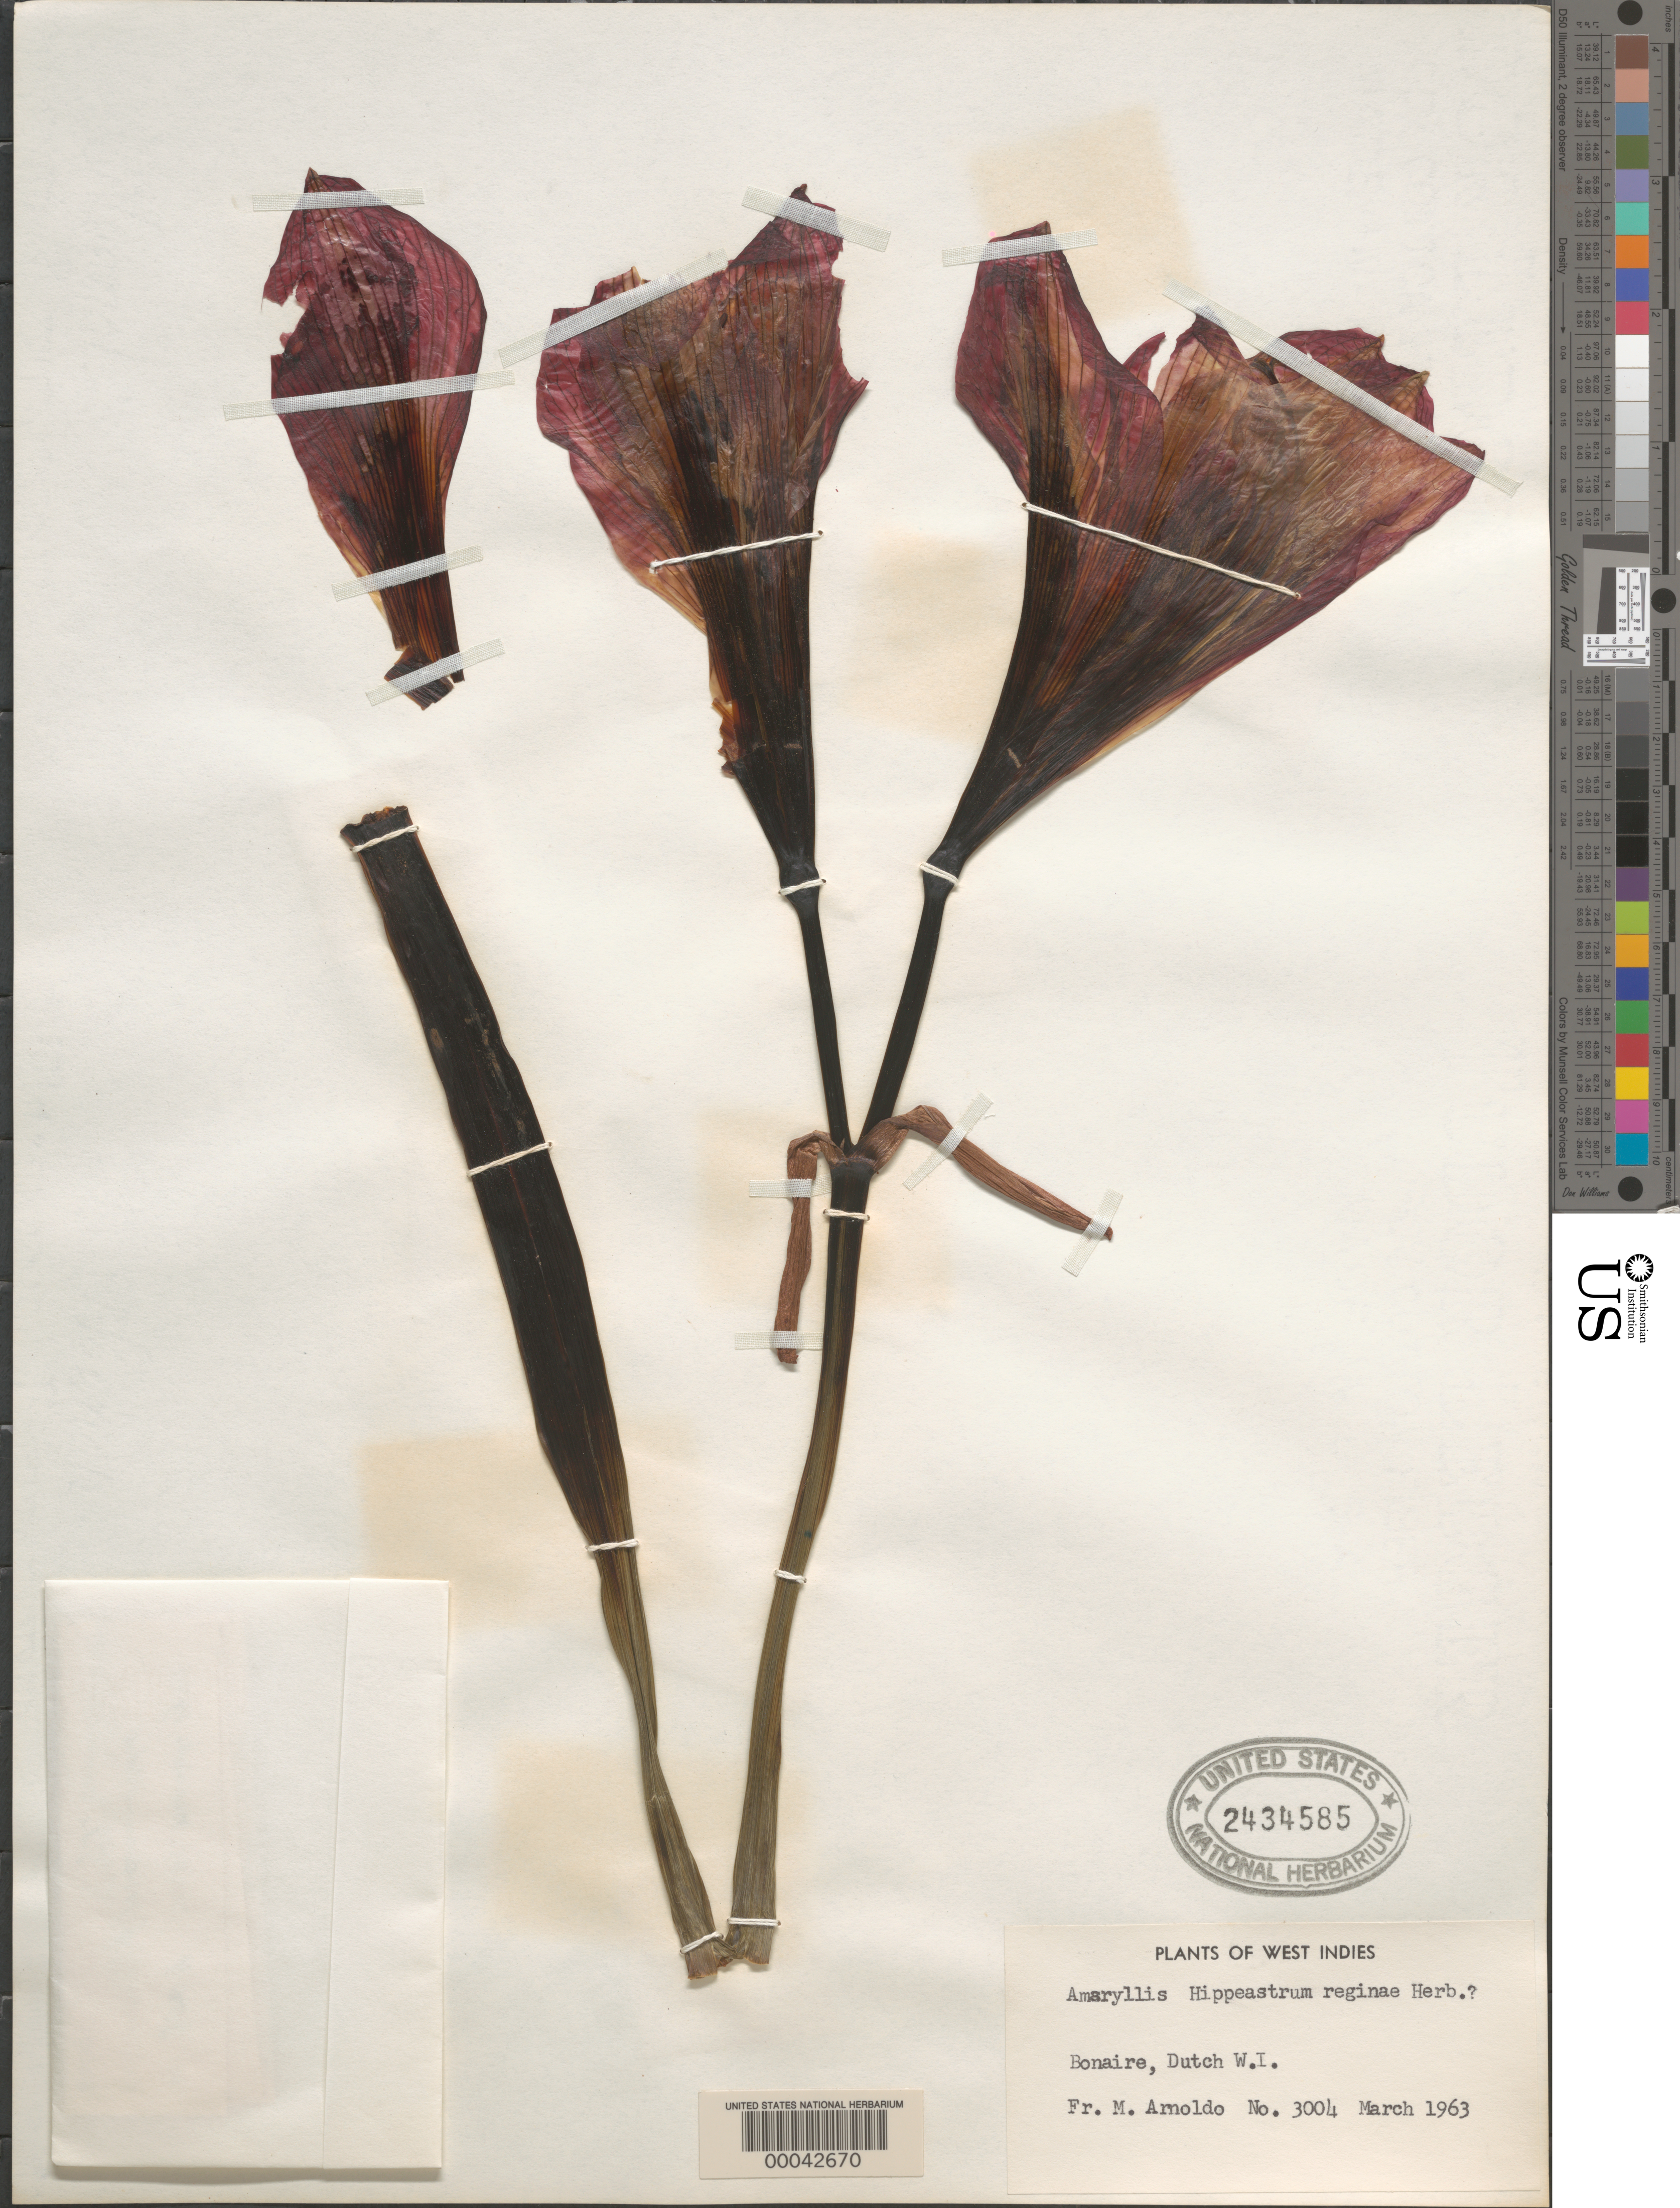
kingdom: Plantae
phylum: Tracheophyta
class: Liliopsida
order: Asparagales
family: Amaryllidaceae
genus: Hippeastrum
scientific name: Hippeastrum reginae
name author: (L.) Herb.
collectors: N. Arnoldo-Broeders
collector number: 3004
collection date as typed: Mar 1963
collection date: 1963-03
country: Netherlands Antilles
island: Bonaire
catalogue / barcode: US 2434585